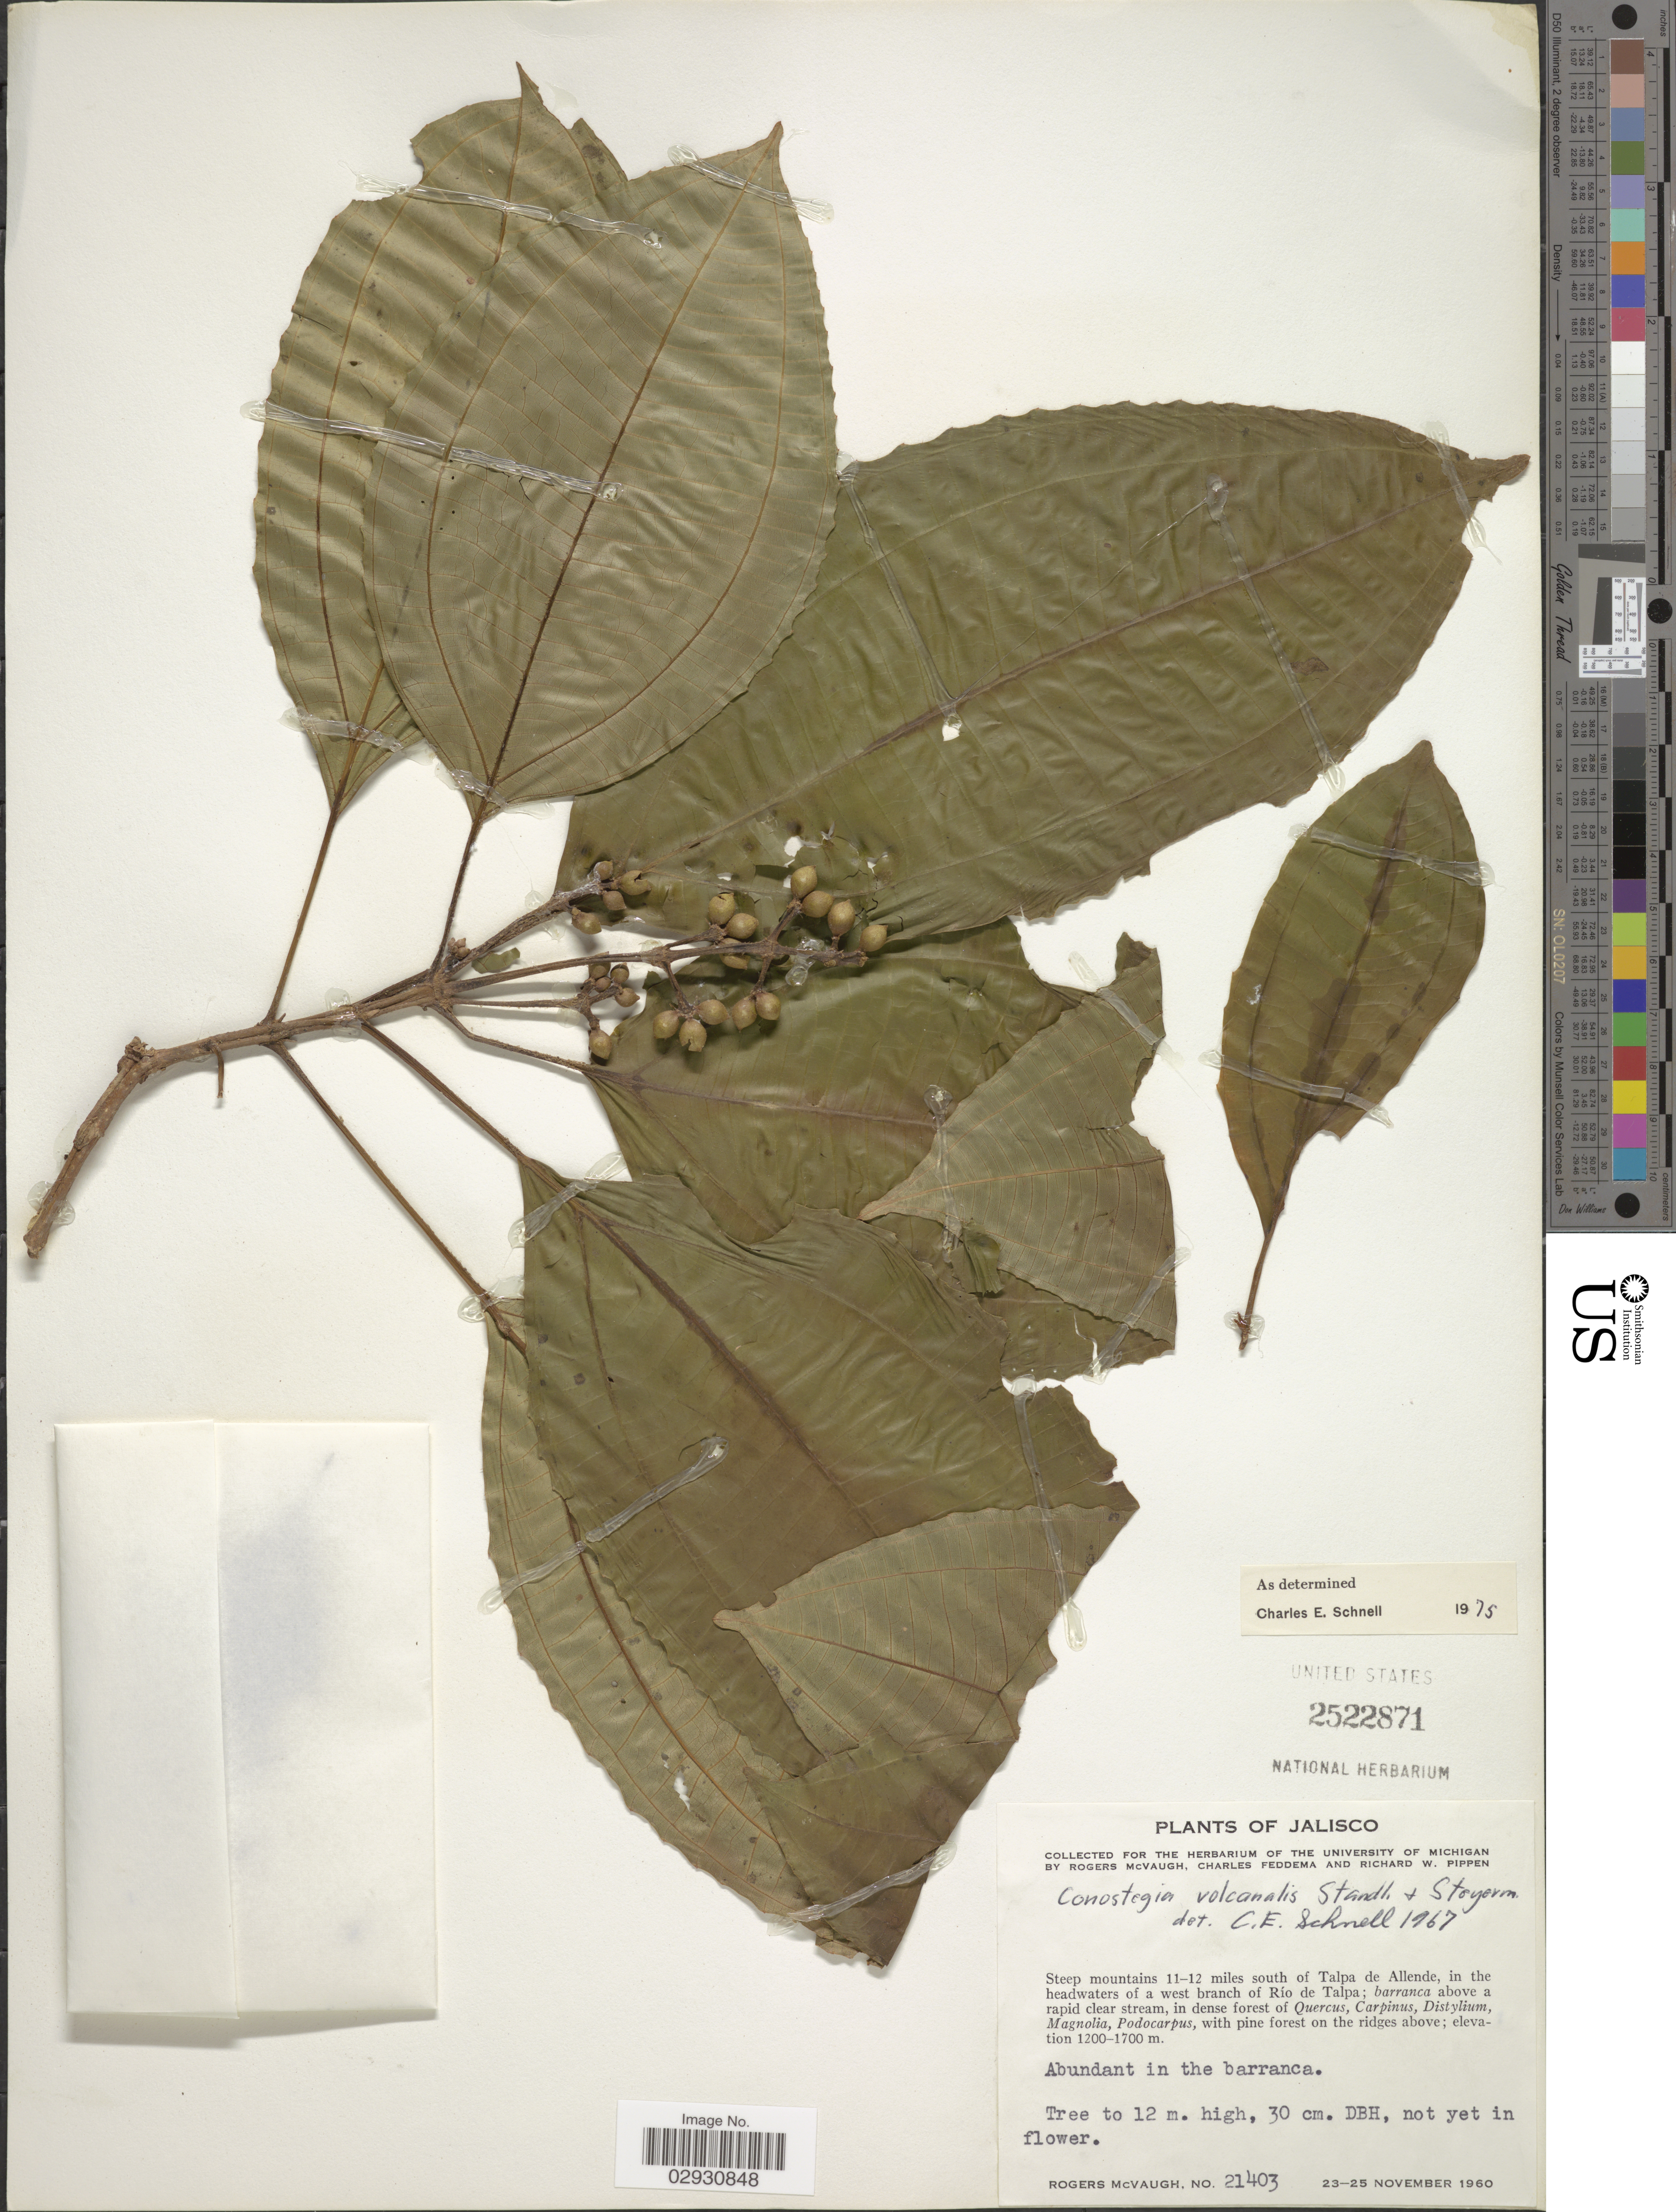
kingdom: Plantae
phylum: Tracheophyta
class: Magnoliopsida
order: Myrtales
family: Melastomataceae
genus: Conostegia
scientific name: Conostegia volcanalis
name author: Standl. & Steyerm.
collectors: R. McVaugh, C. Feddema & R. W. Pippen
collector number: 21403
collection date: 1960-11-23/1960-11-25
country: Mexico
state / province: Jalisco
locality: Steep mountains 11-12 miles south of Talpa de Allende, in the headwaters of a west branch of Río de Talpa.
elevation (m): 1200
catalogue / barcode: US 2522871